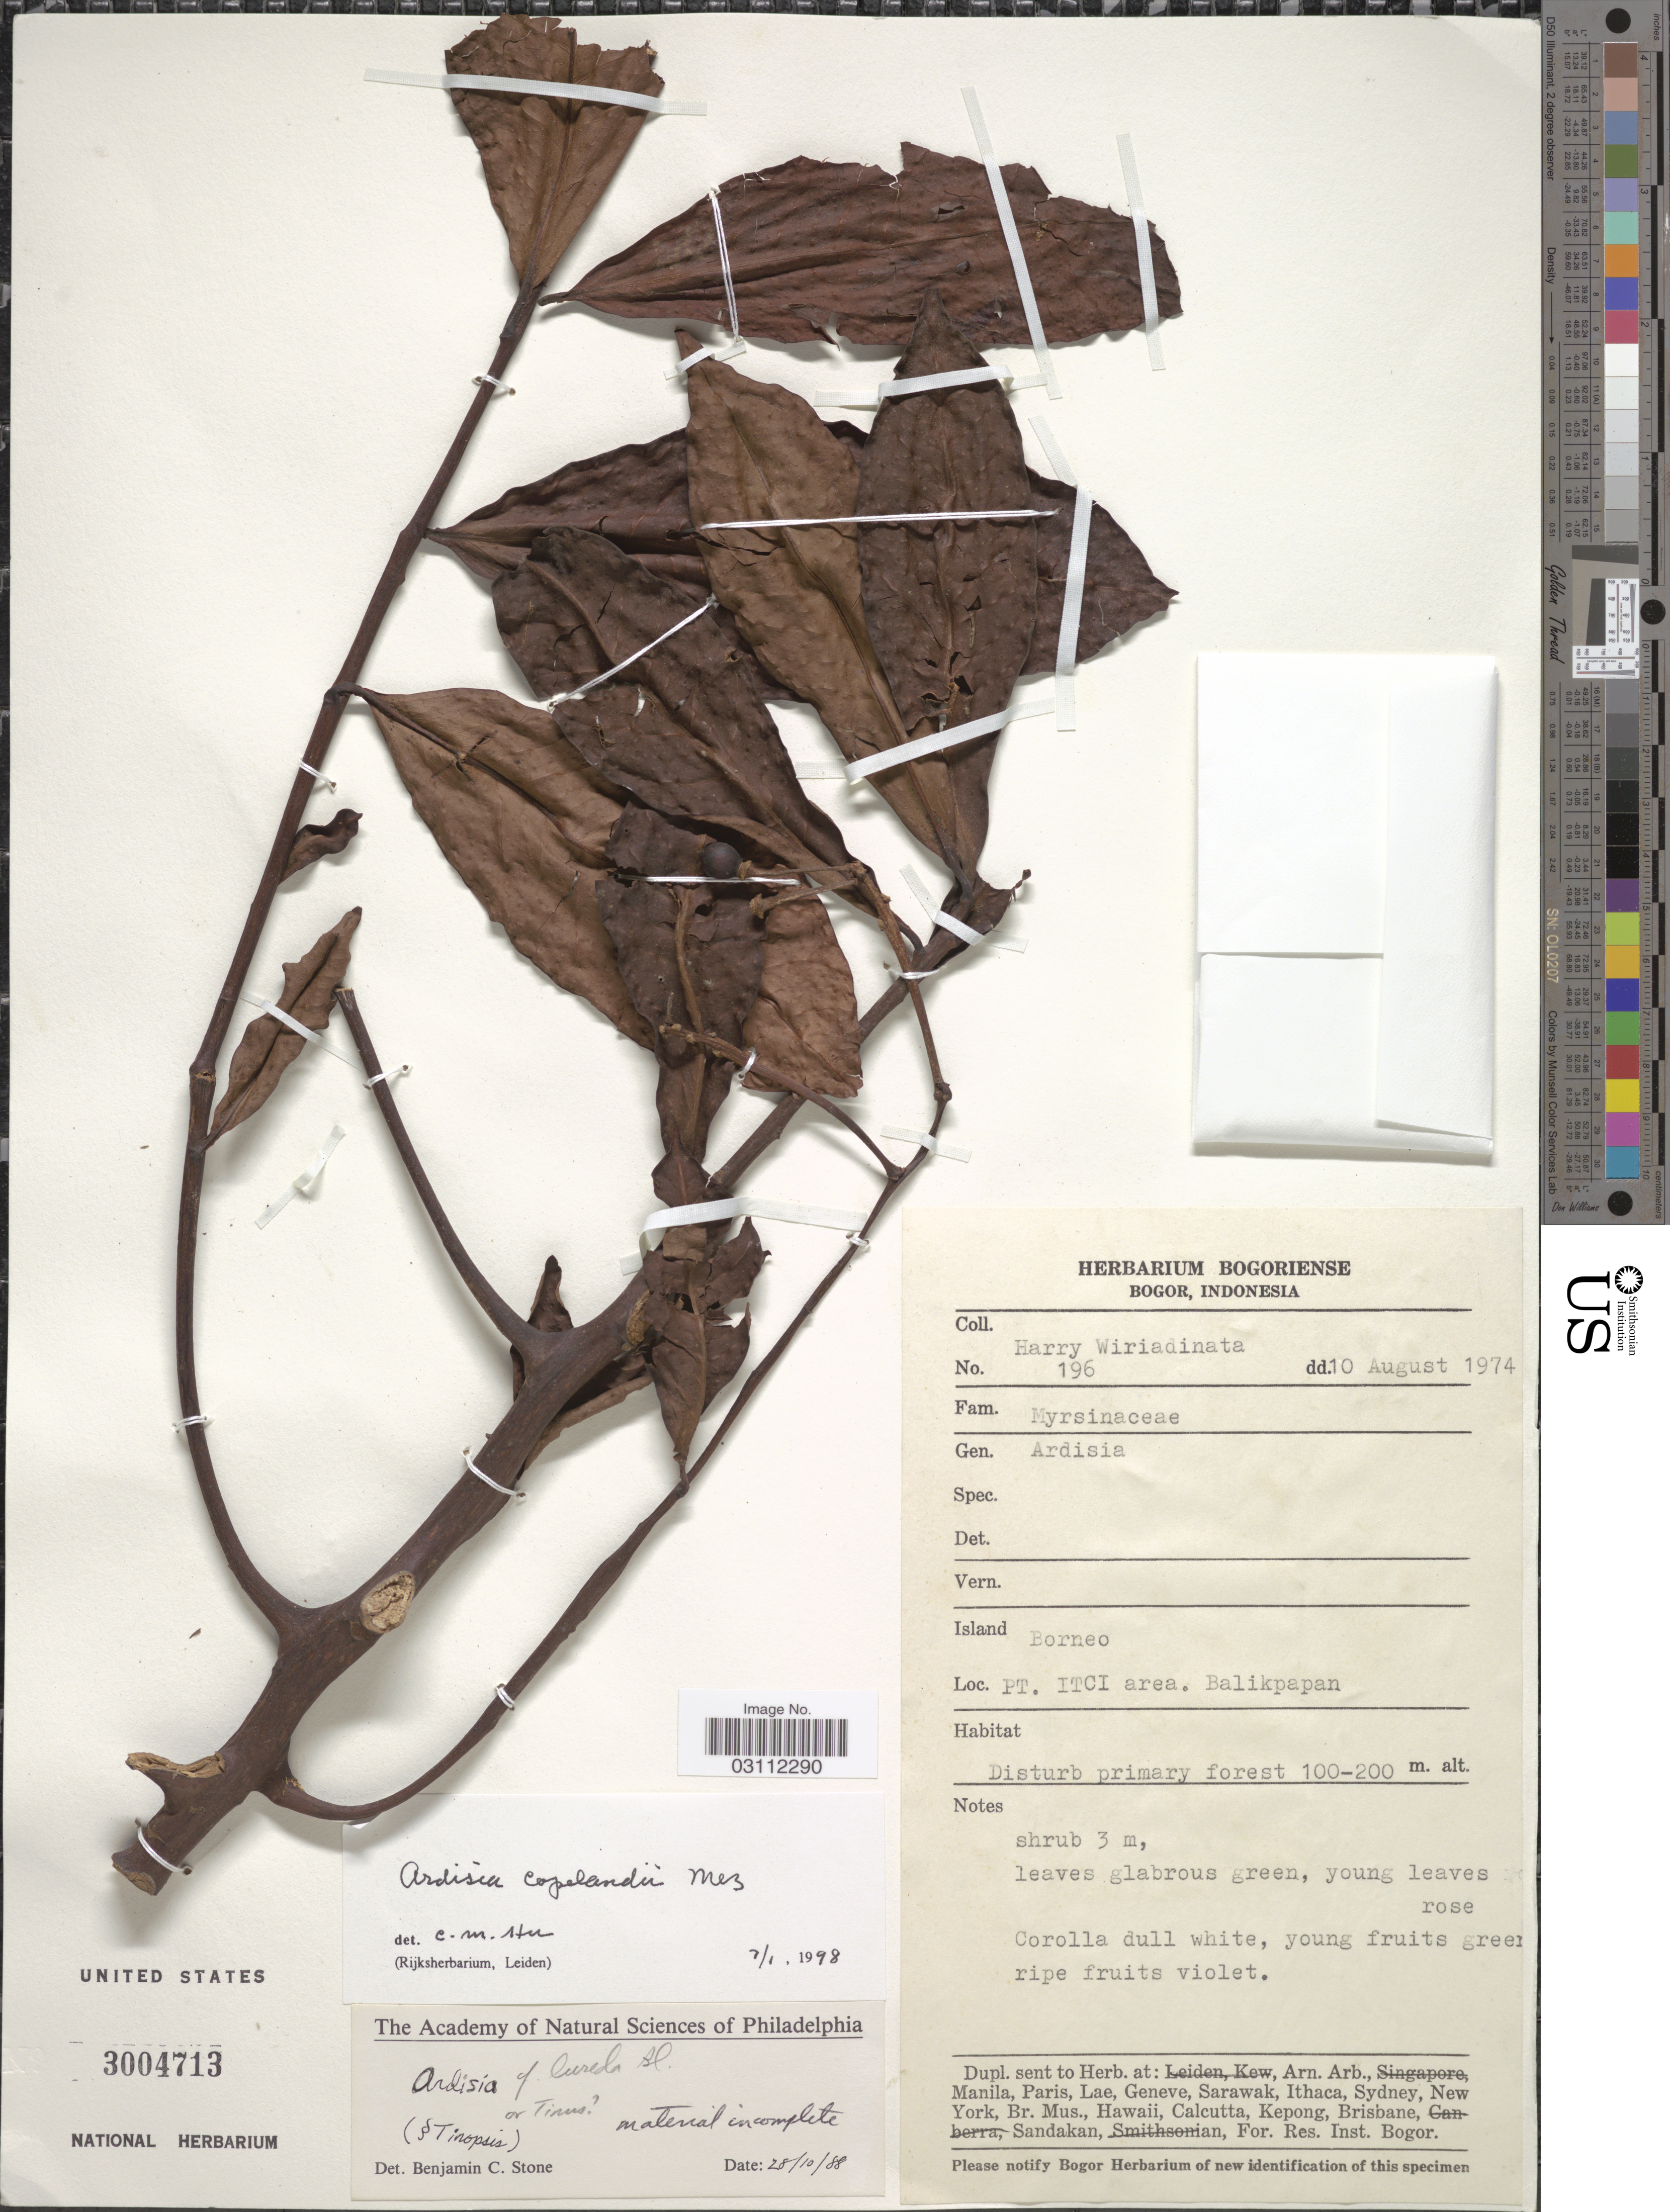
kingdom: Plantae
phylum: Tracheophyta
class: Magnoliopsida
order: Ericales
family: Primulaceae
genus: Ardisia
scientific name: Ardisia copelandii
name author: Mez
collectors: H. Wiriadanata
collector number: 196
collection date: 1974-08-10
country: Indonesia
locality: Island Borneo. PT. ITCI area. Balikpapan.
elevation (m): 100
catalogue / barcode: US 3004713